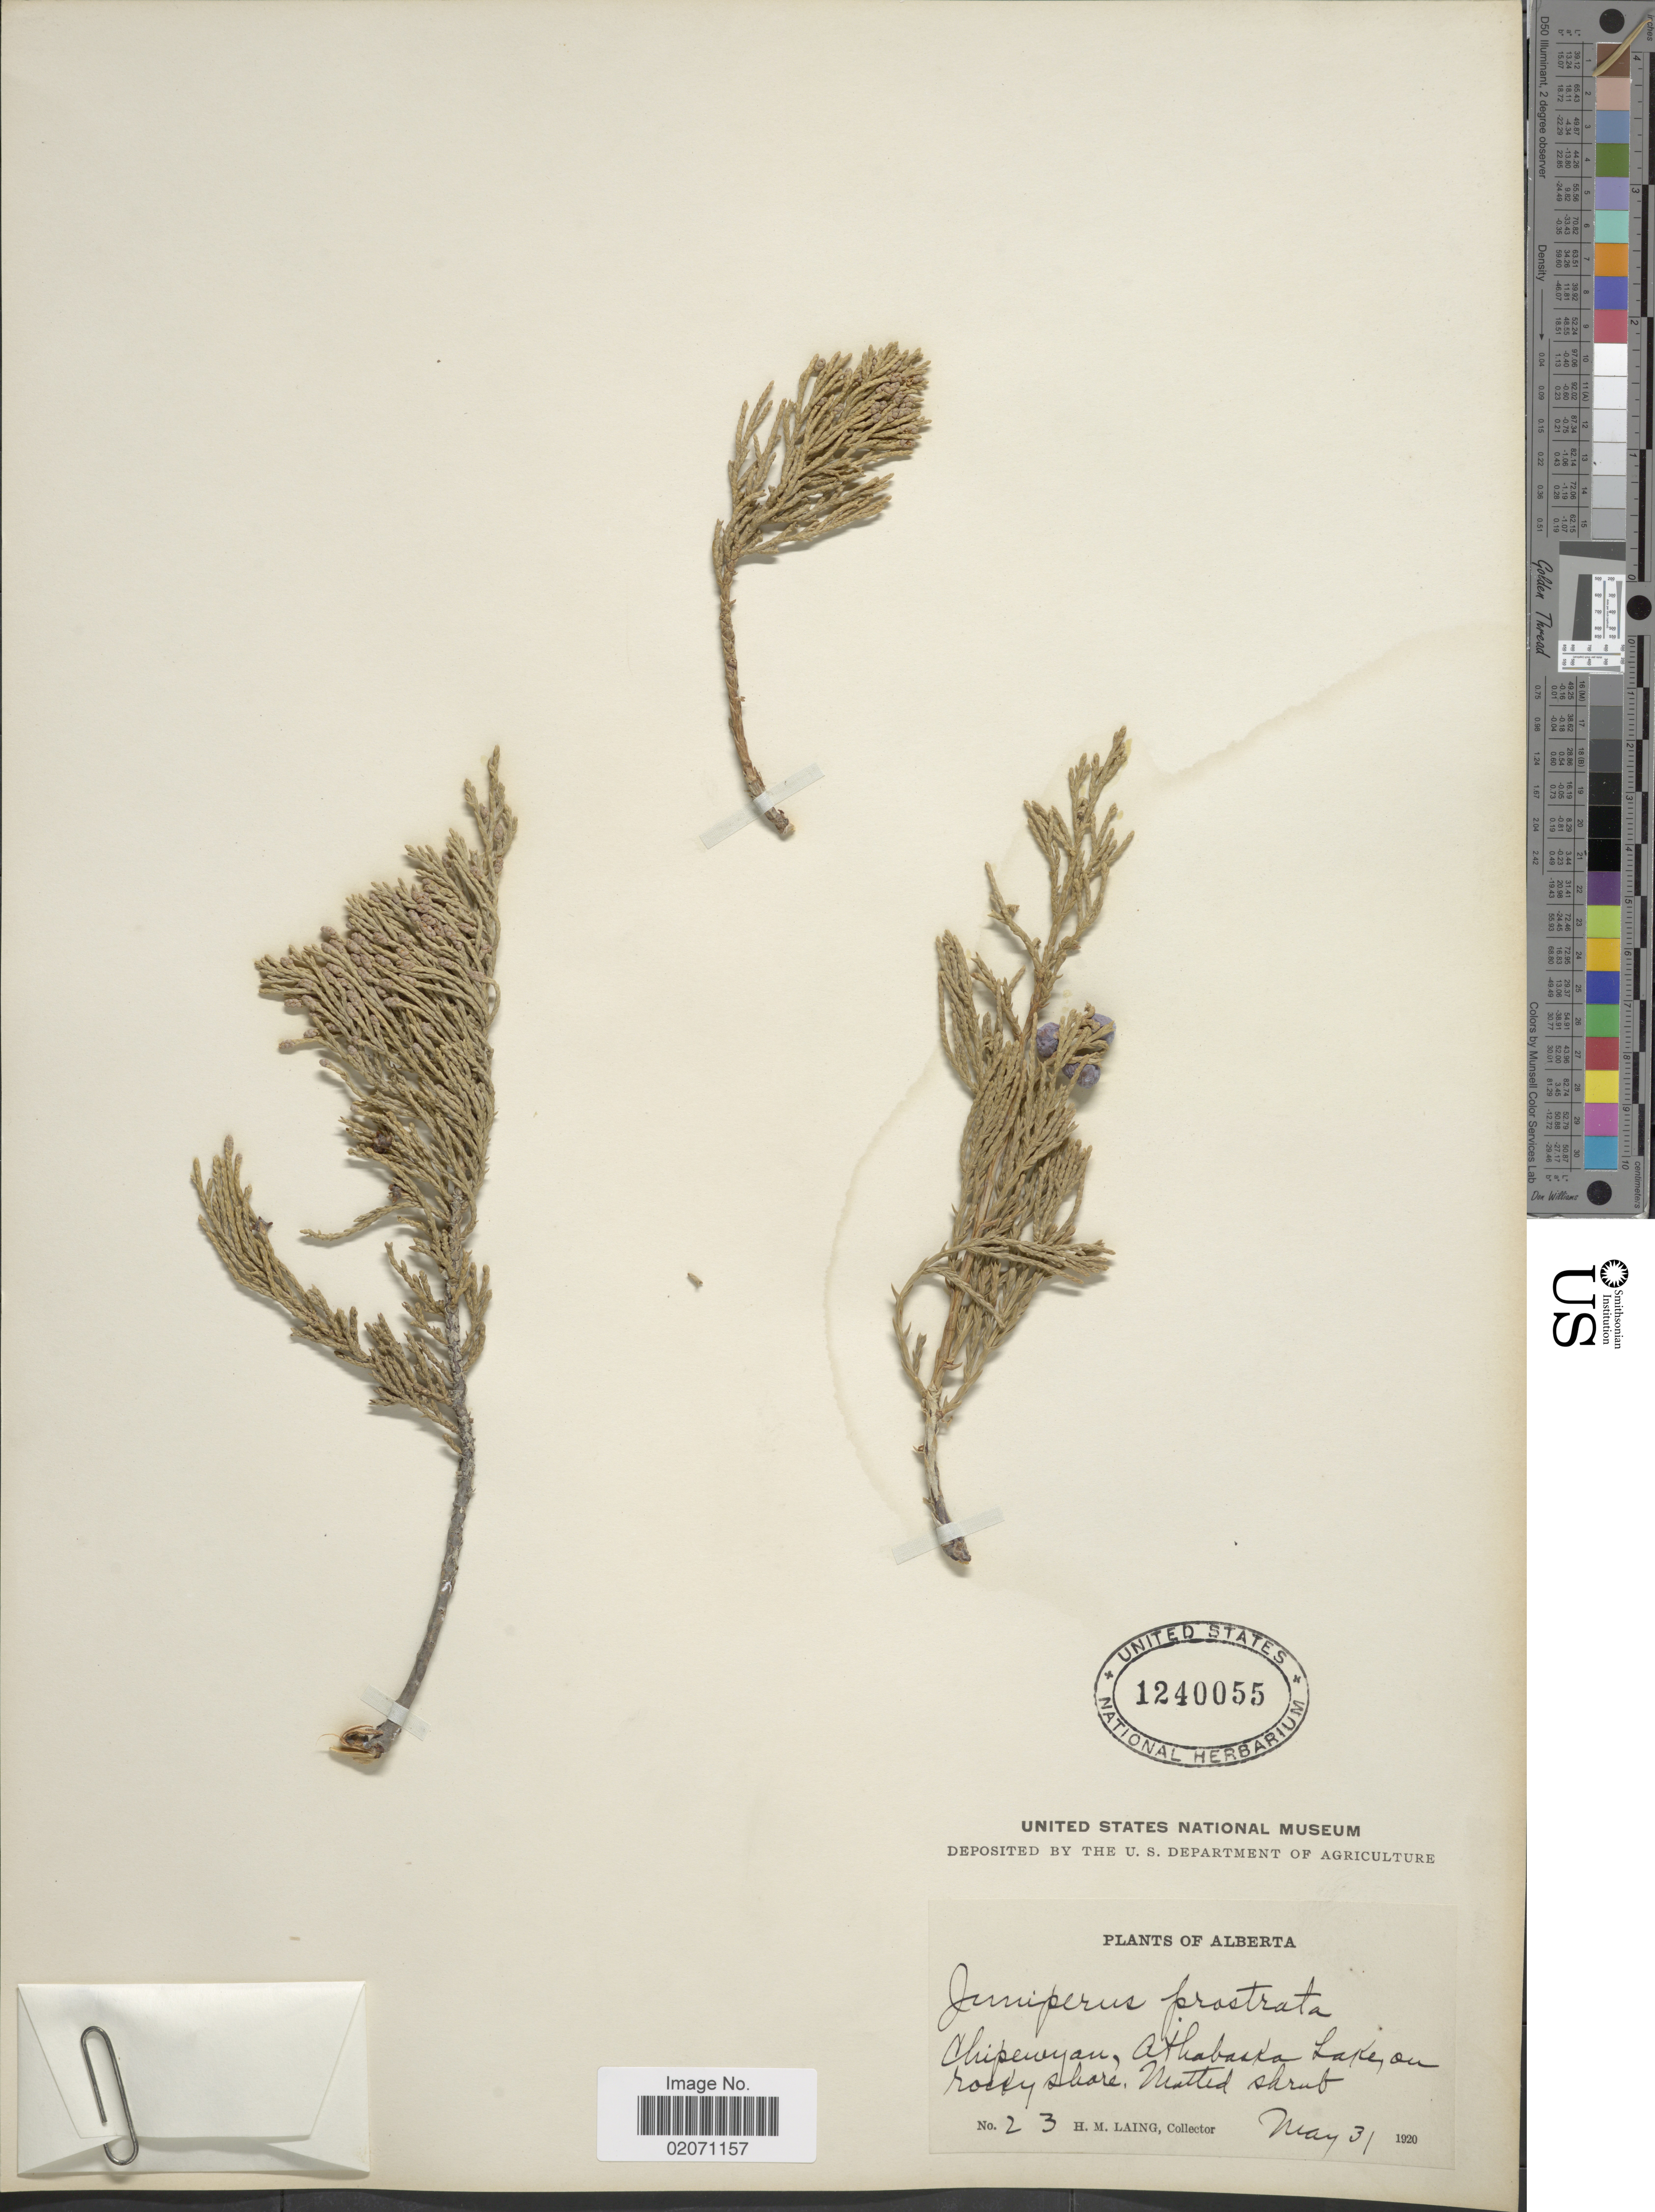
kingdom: Plantae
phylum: Tracheophyta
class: Pinopsida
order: Pinales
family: Cupressaceae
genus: Juniperus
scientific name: Juniperus horizontalis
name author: Moench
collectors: H. Laing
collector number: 23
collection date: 1920-05-31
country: Canada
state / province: Alberta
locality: Chipewyan, Atkabaska Lake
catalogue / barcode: US 1240055